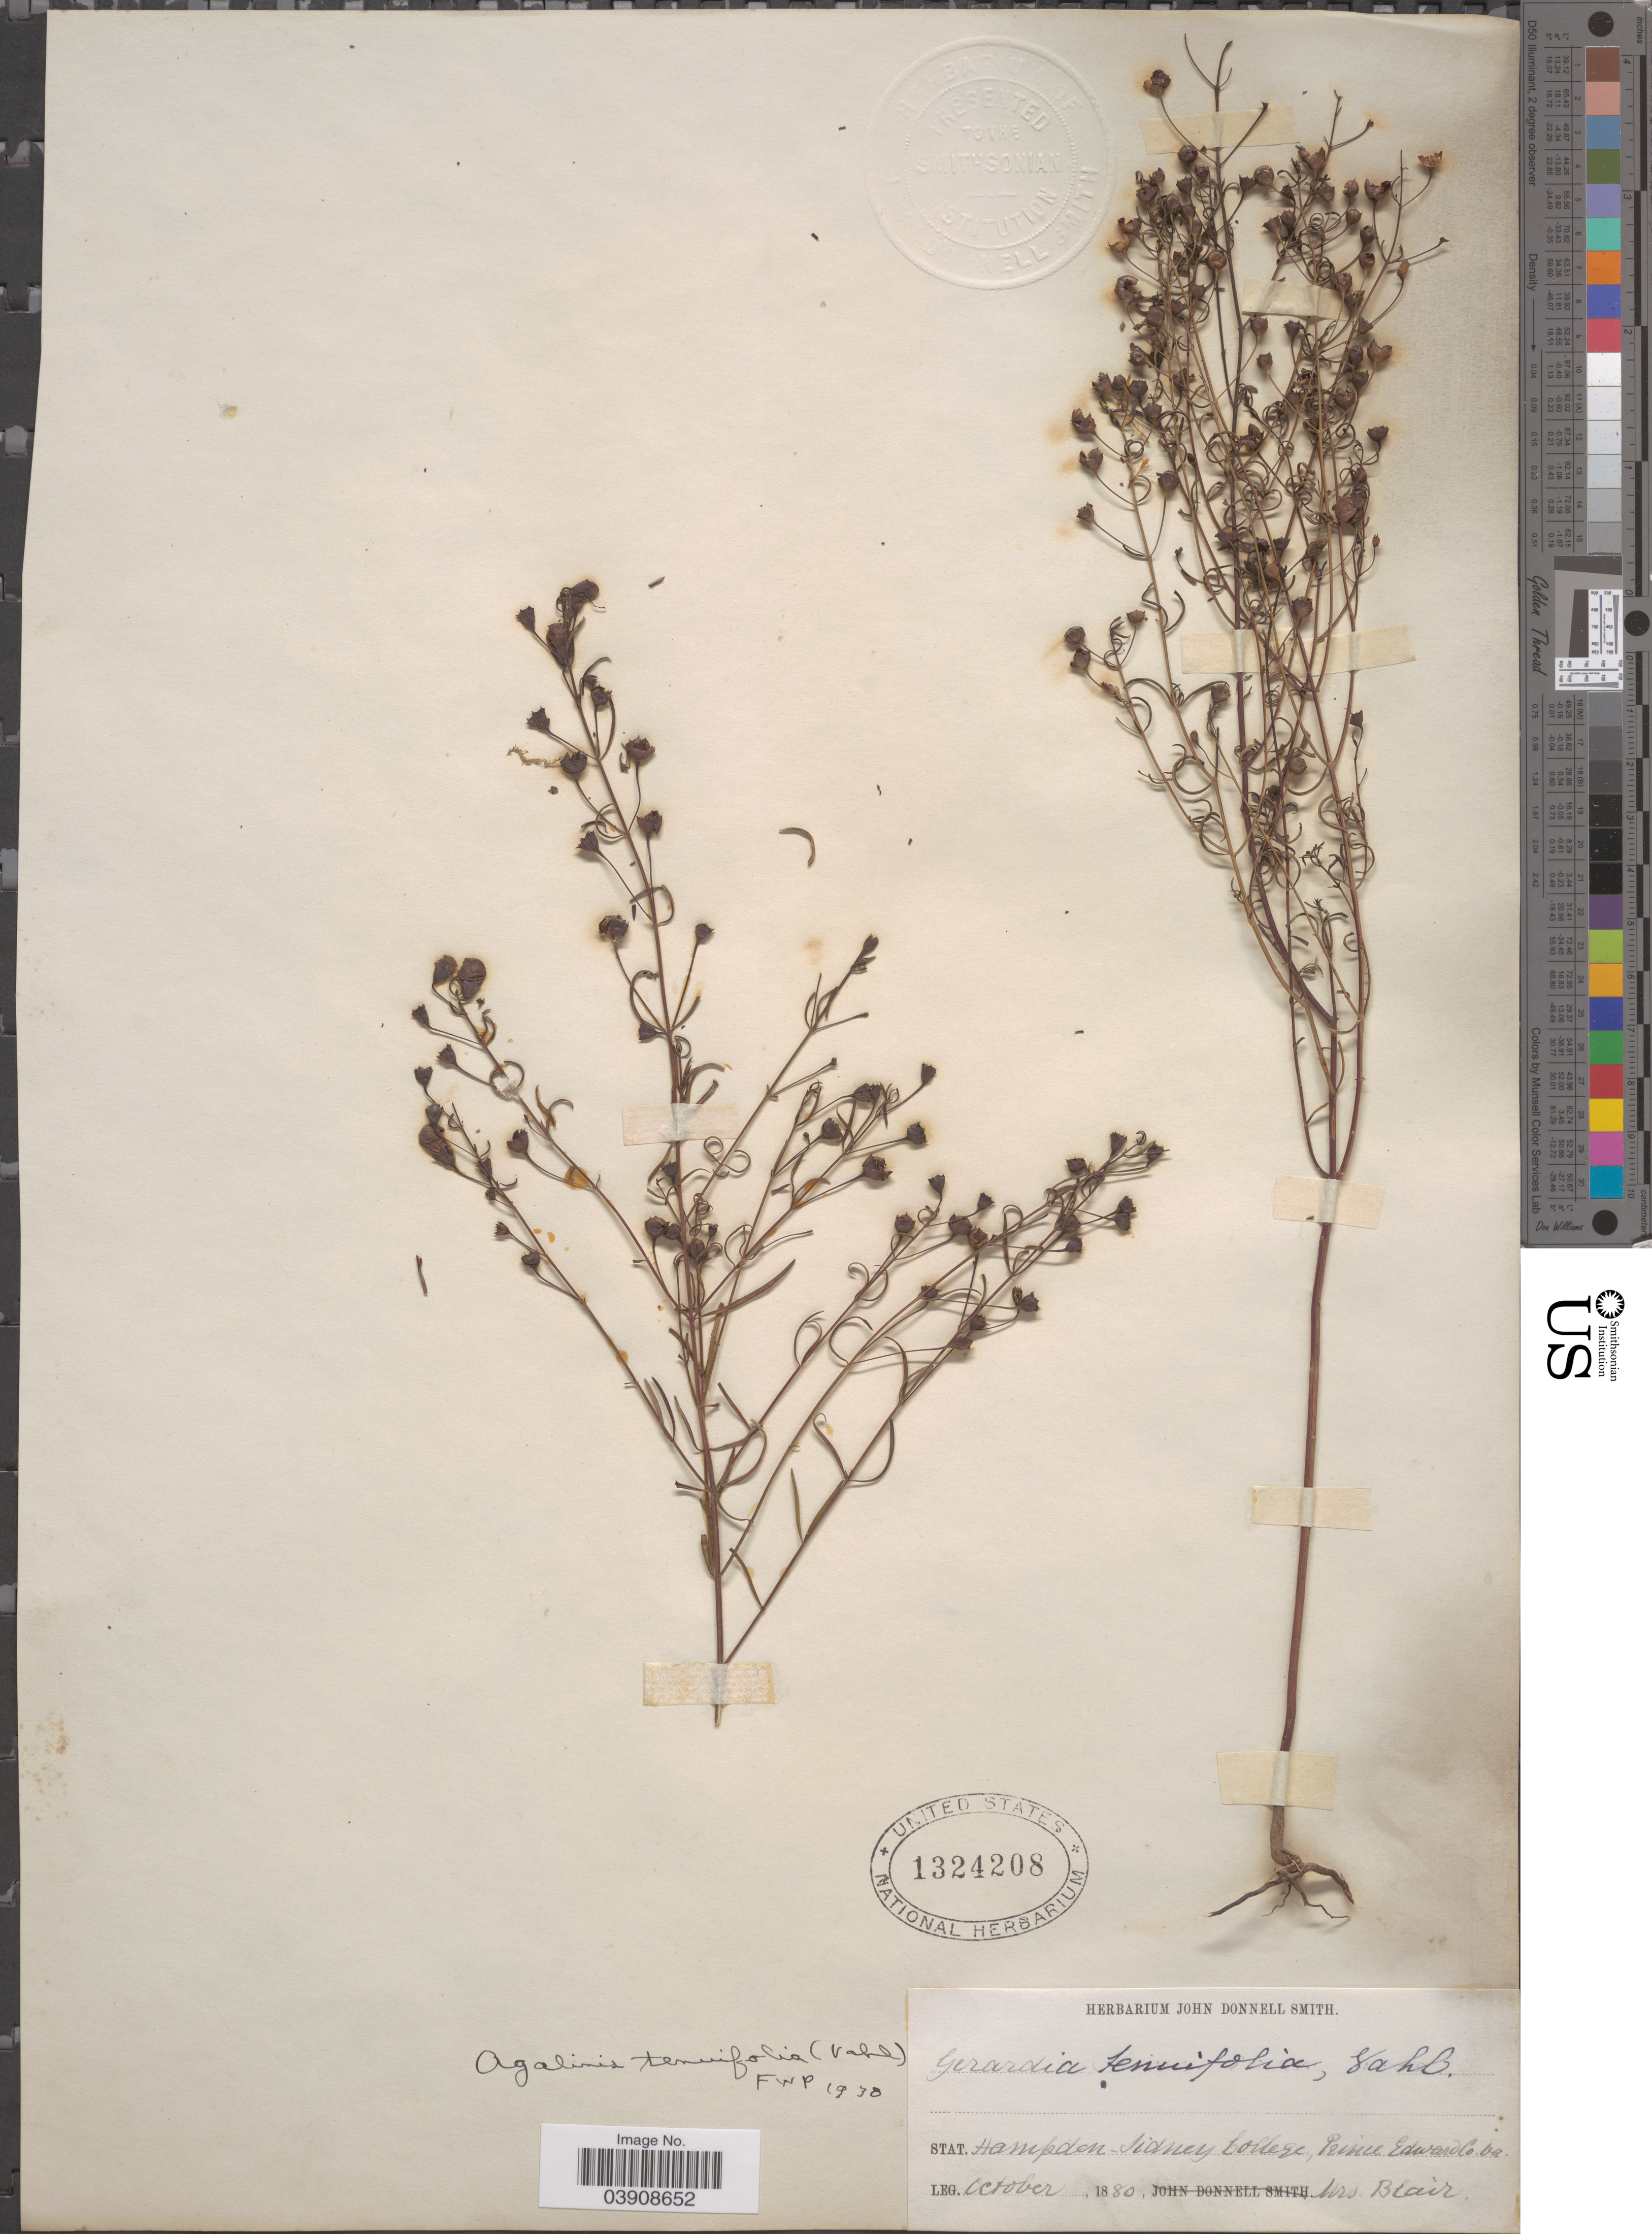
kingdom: Plantae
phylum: Tracheophyta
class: Magnoliopsida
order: Lamiales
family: Orobanchaceae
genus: Agalinis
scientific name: Agalinis tenuifolia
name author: (Vahl) Raf.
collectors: Blair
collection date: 1880-10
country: United States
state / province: Virginia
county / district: Prince Edward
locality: Stat. Hampden-Sidney College, Prince Edward Co.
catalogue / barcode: US 1324208